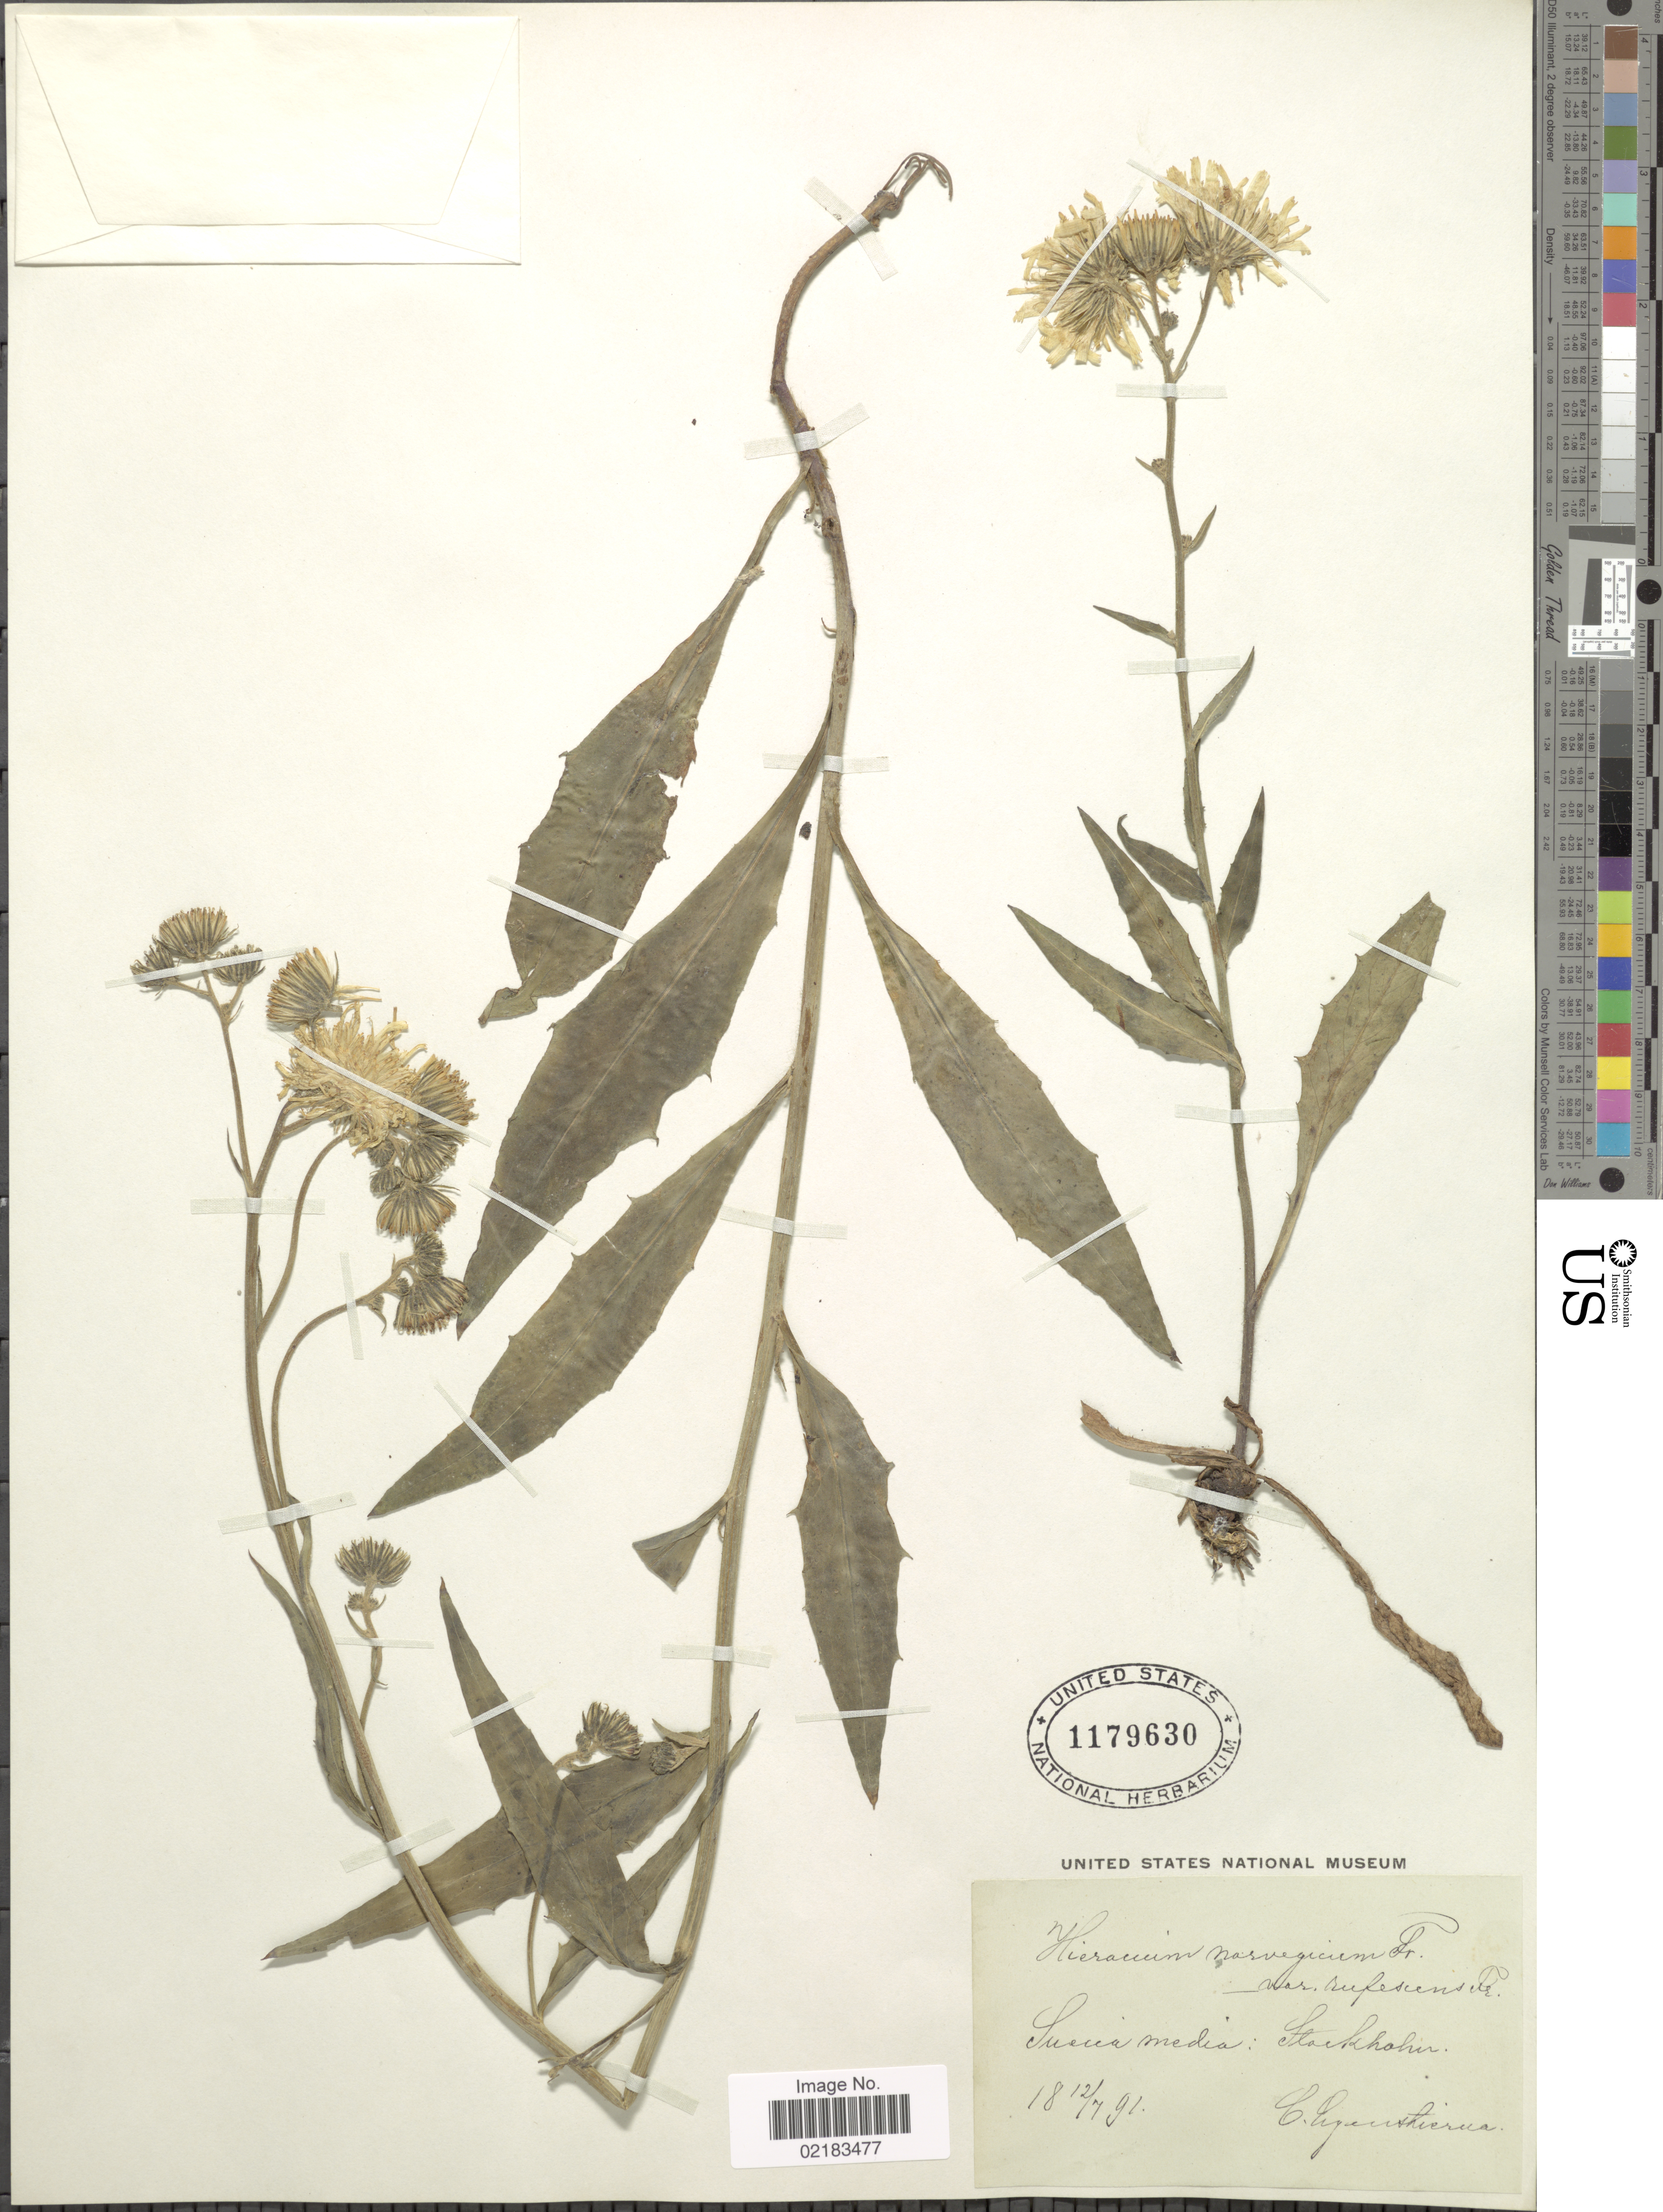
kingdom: Plantae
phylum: Tracheophyta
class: Magnoliopsida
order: Asterales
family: Asteraceae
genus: Hieracium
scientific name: Hieracium norvegicum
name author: Fr.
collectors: C. Eyenshierna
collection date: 1891-07-12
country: Sweden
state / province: Stockholm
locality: Suecia media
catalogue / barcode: US 1179630